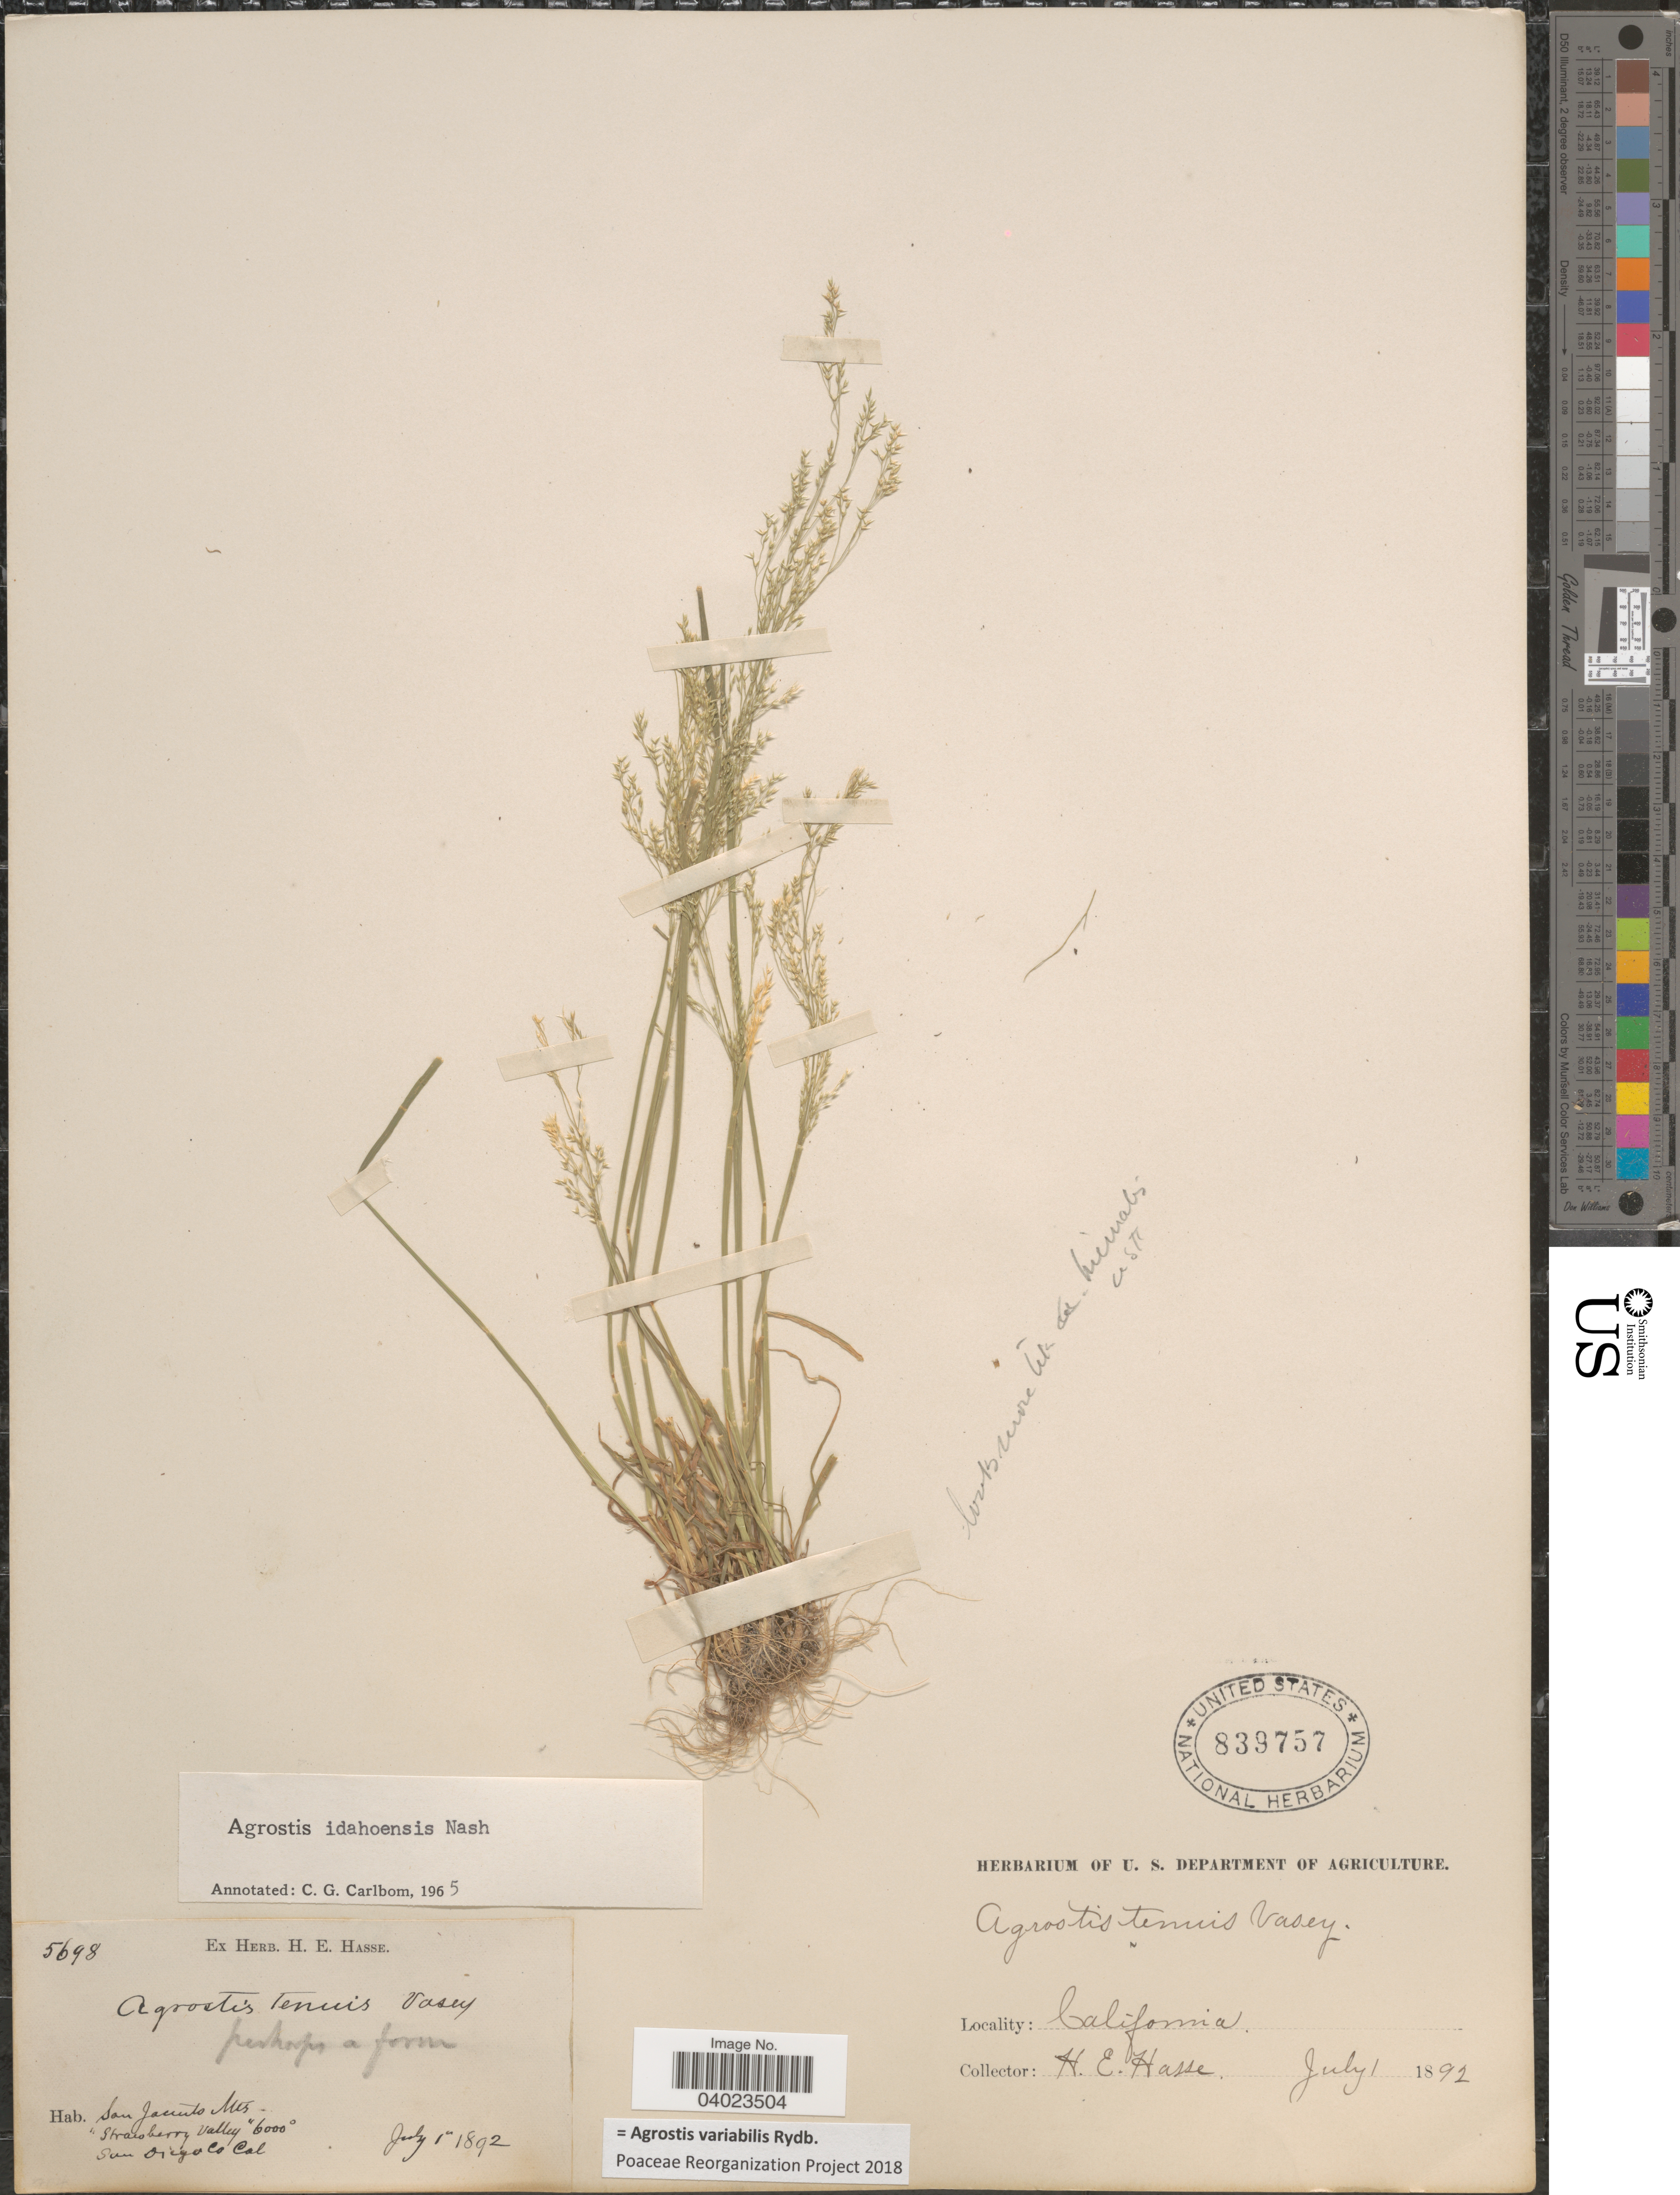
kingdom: Plantae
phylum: Tracheophyta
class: Liliopsida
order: Poales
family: Poaceae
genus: Agrostis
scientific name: Agrostis variabilis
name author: Rydb.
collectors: H. E. Hasse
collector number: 5698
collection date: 1892-07-01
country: United States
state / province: California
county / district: Riverside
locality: San Jacinto Mts. "Strawberry Valley". San Diego Co.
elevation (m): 1829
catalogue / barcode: US 839757